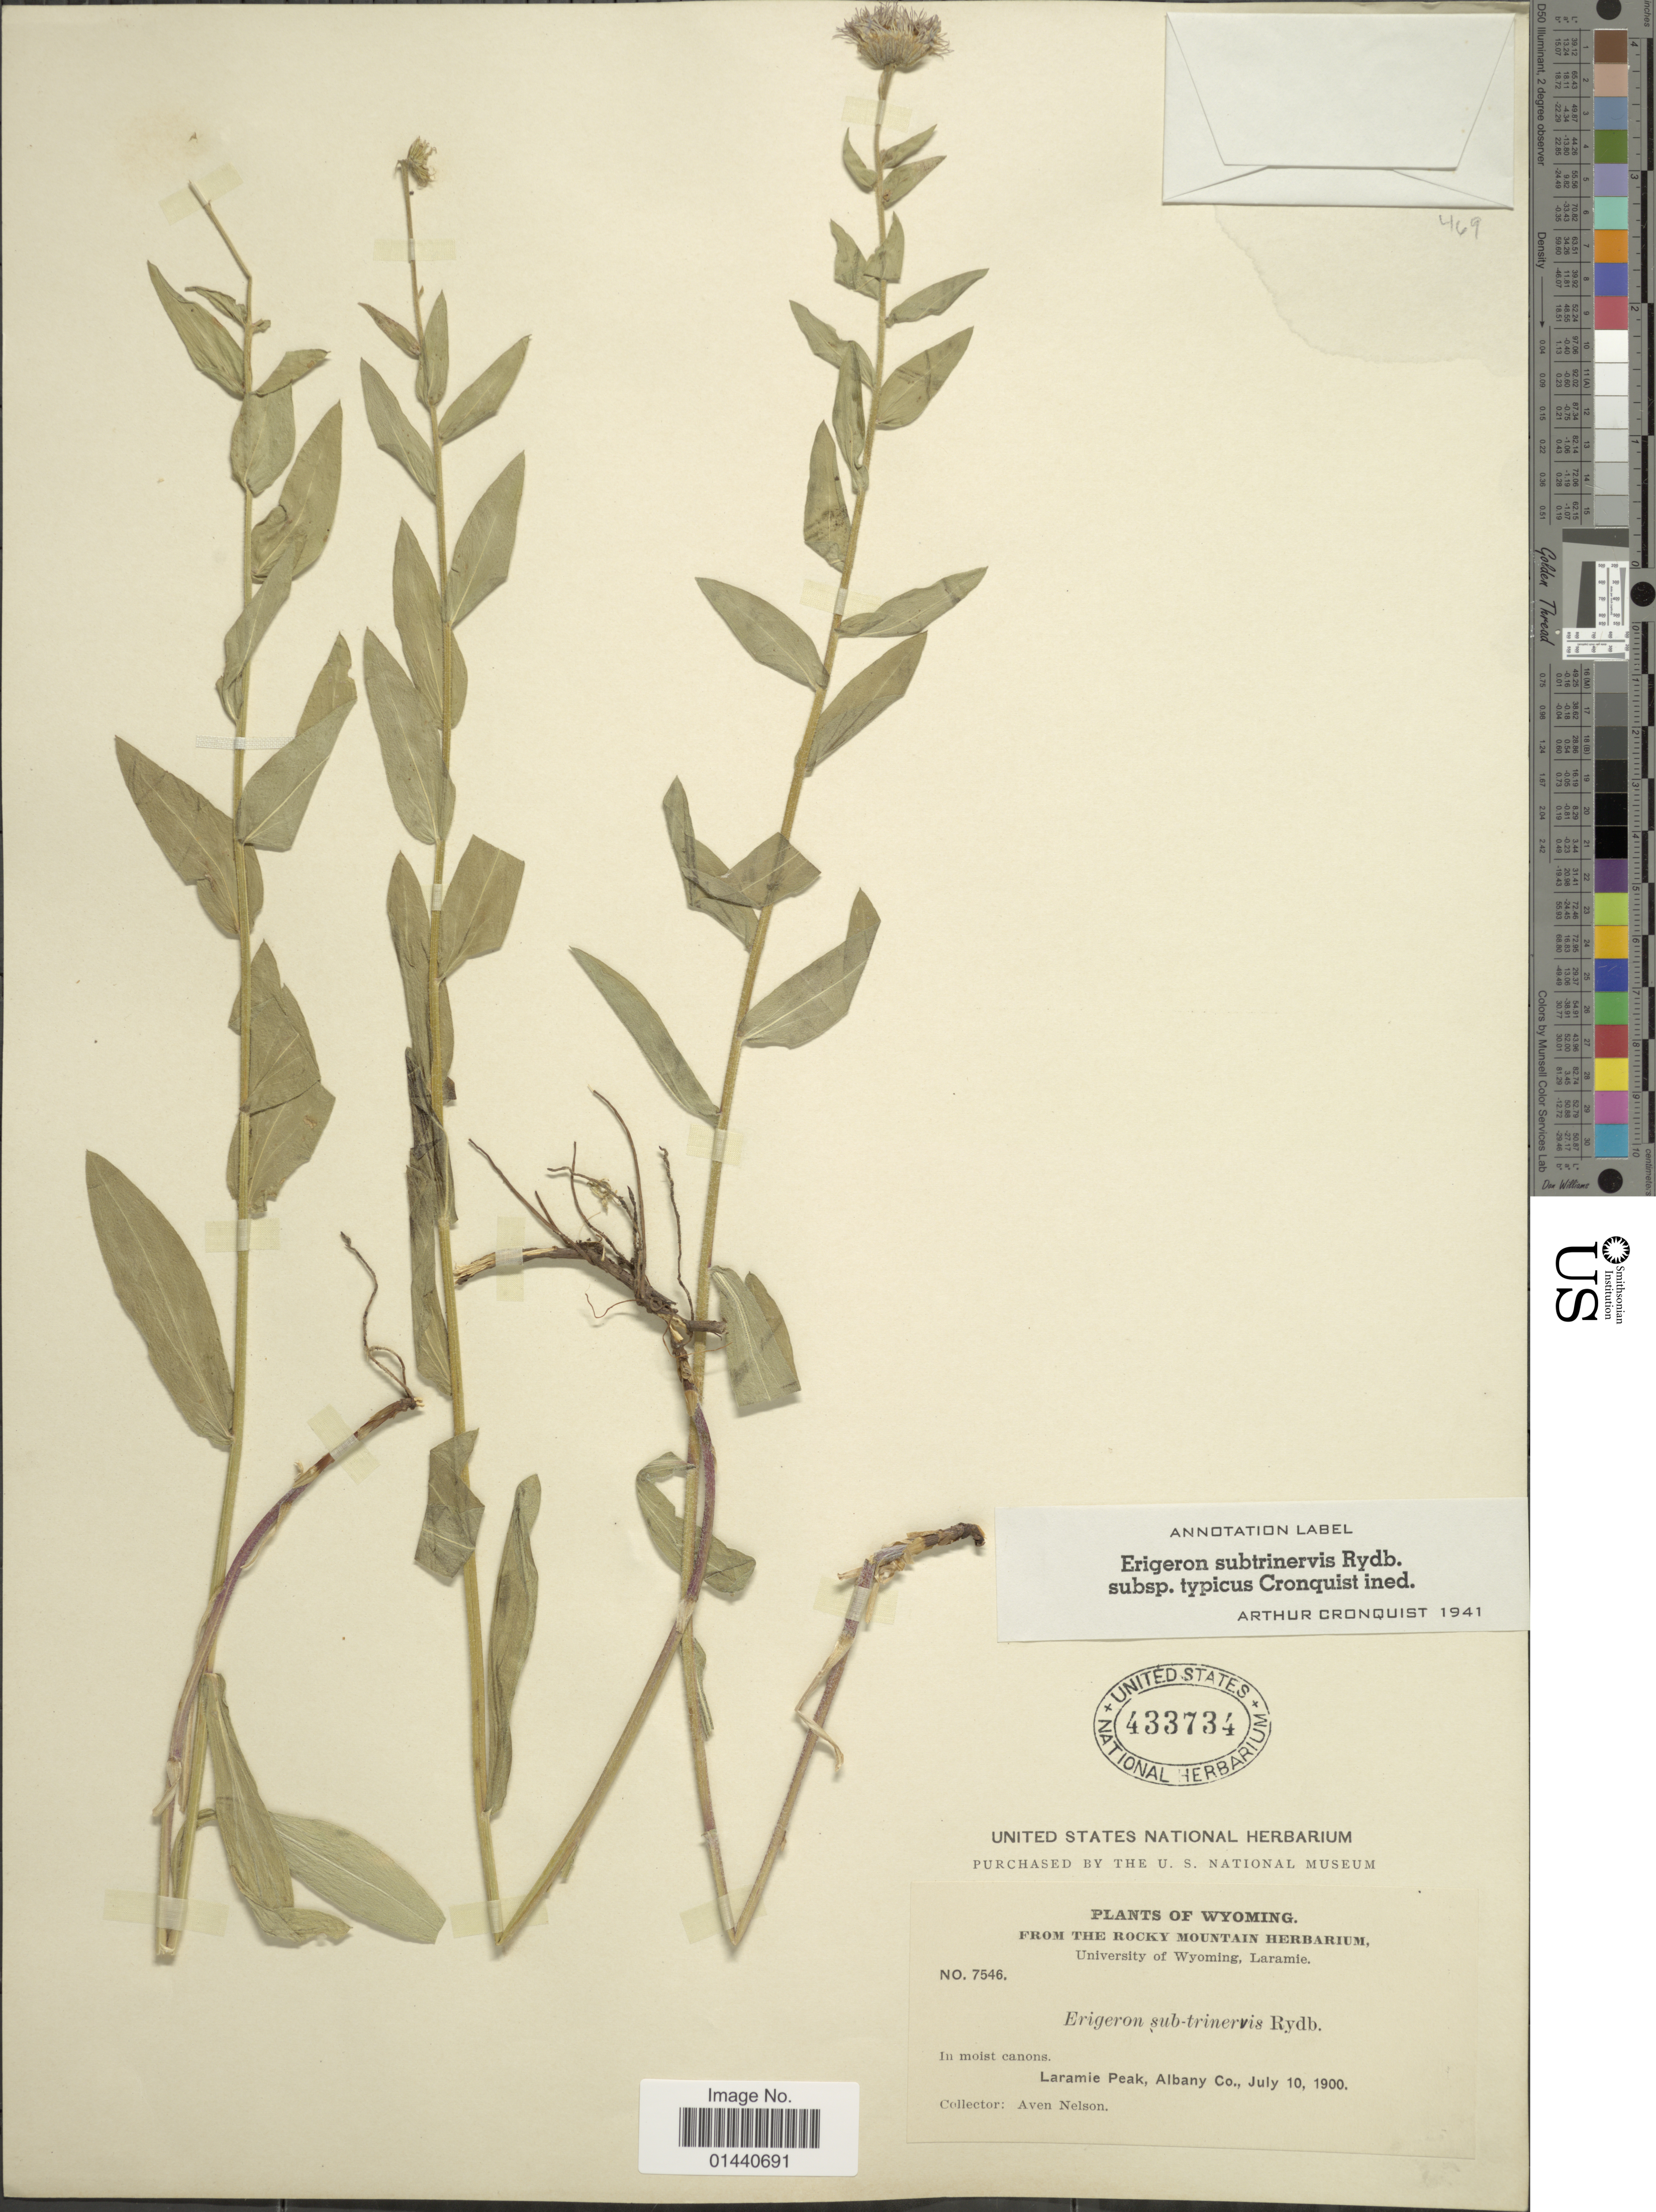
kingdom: Plantae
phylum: Tracheophyta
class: Magnoliopsida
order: Asterales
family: Asteraceae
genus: Erigeron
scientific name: Erigeron subtrinervis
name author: Rydb. ex Porter & Britton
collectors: A. Nelson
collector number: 7546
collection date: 1900-07-10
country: United States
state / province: Wyoming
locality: Laramie Peak, Albany Co.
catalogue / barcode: US 433734